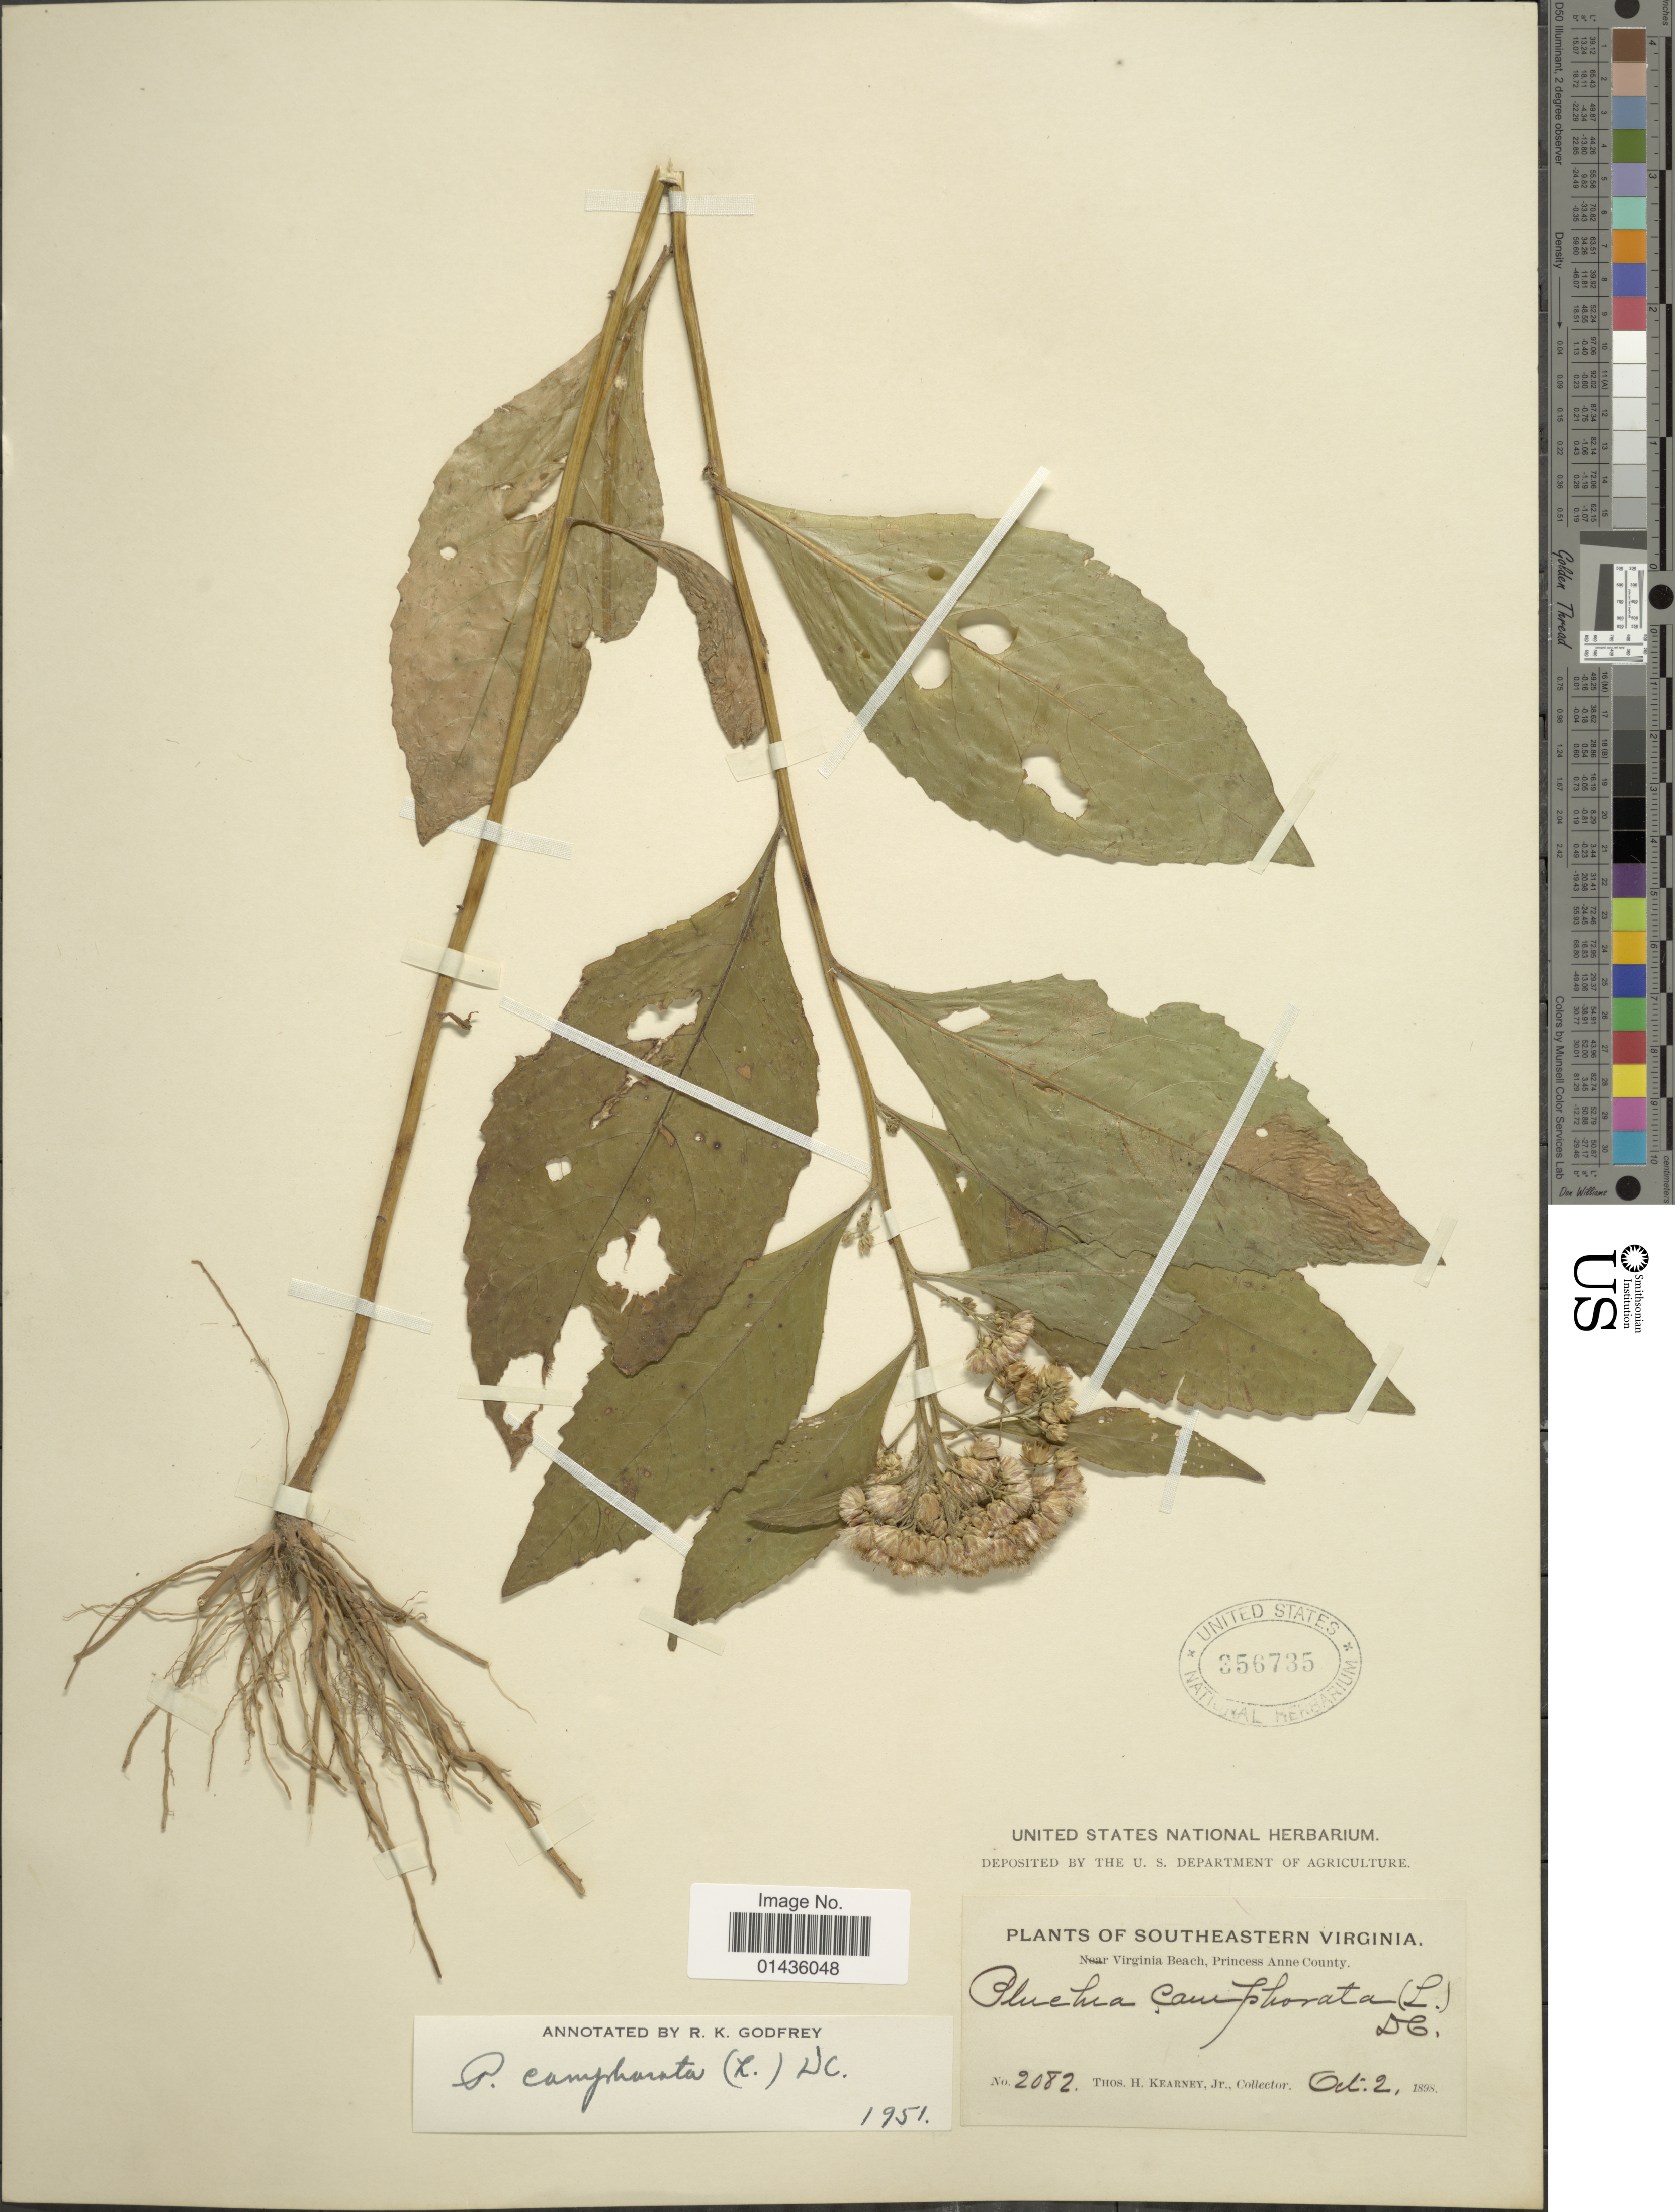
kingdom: Plantae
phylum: Tracheophyta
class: Magnoliopsida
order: Asterales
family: Asteraceae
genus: Pluchea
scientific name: Pluchea camphorata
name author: (L.) DC.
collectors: T. H. Kearney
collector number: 2082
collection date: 1898-10-02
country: United States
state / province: Virginia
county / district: City of Virginia Beach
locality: Southeastern Virginia, Virginia Beach, Princess Anne (=historic county name) County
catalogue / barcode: US 356735